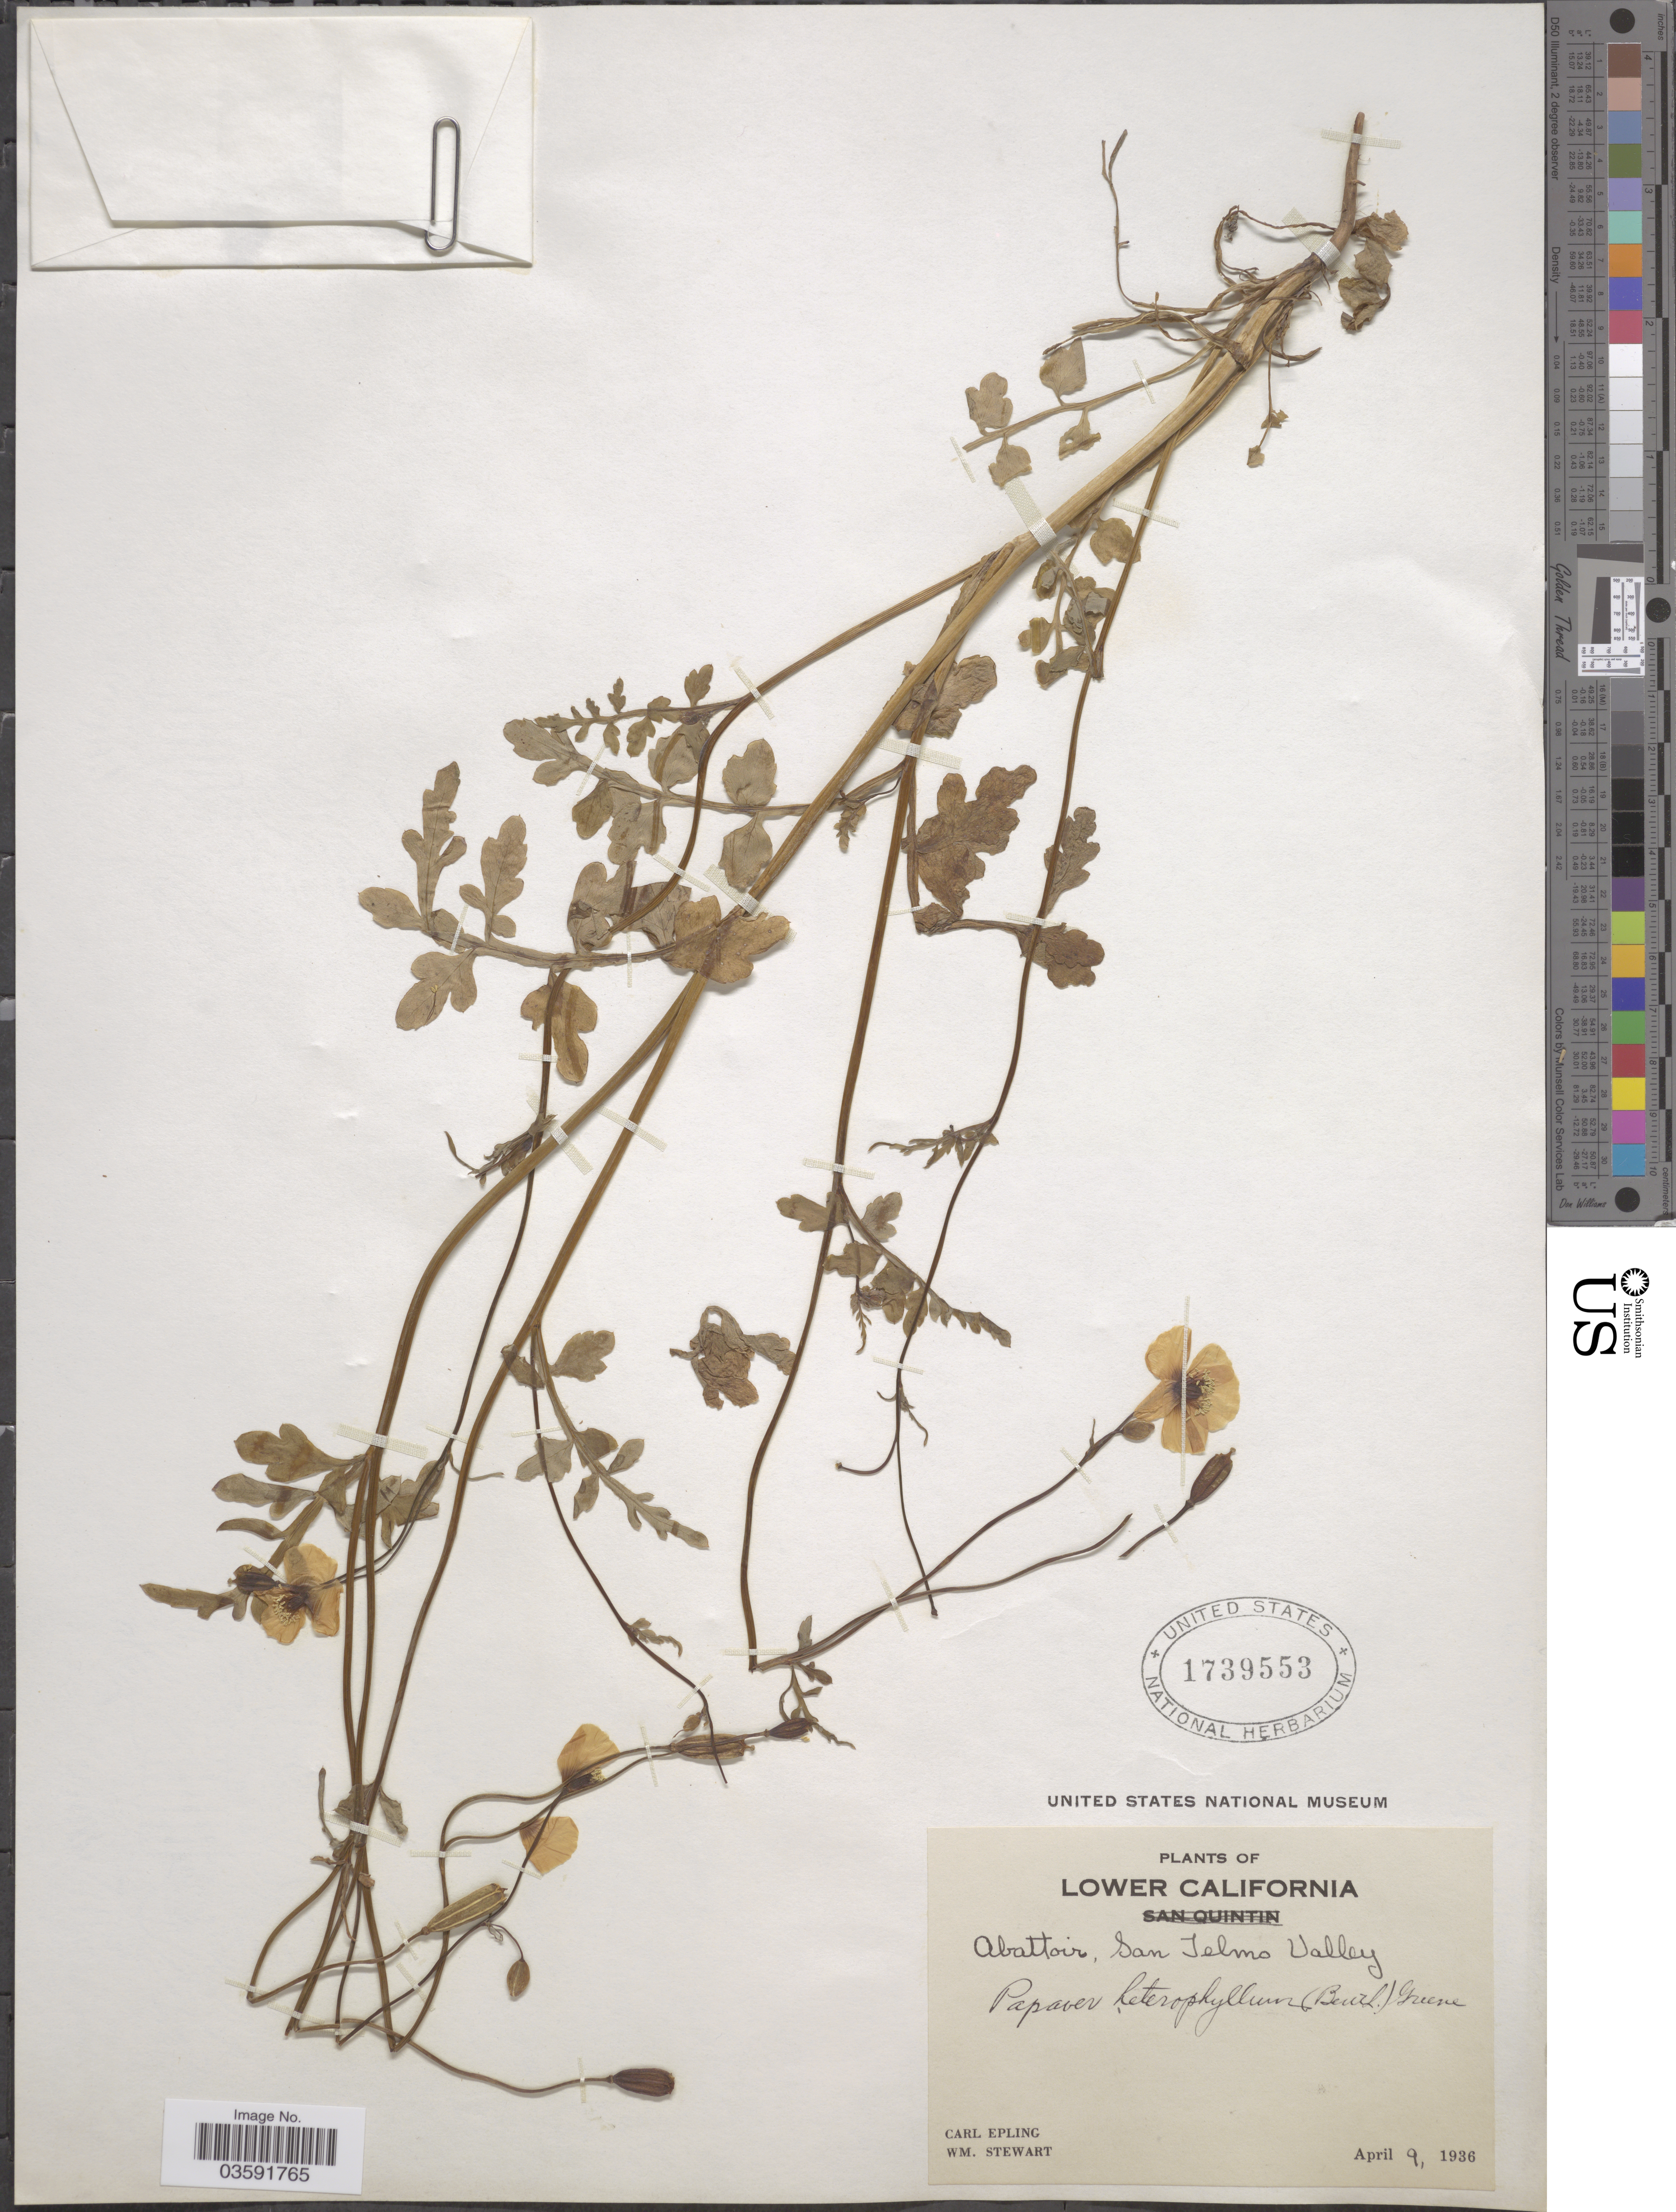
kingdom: Plantae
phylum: Tracheophyta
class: Magnoliopsida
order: Ranunculales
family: Papaveraceae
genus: Papaver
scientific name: Papaver heterophyllum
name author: (Benth.) Greene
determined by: Strong, M. T., (US), Smithsonian Institution - National Museum of Natural History (UNITED STATES)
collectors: C. C. Epling & W. Stewart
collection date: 1936-04-09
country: Mexico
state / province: Baja California Norte / Baja California Sur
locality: Lower California.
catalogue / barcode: US 1739553